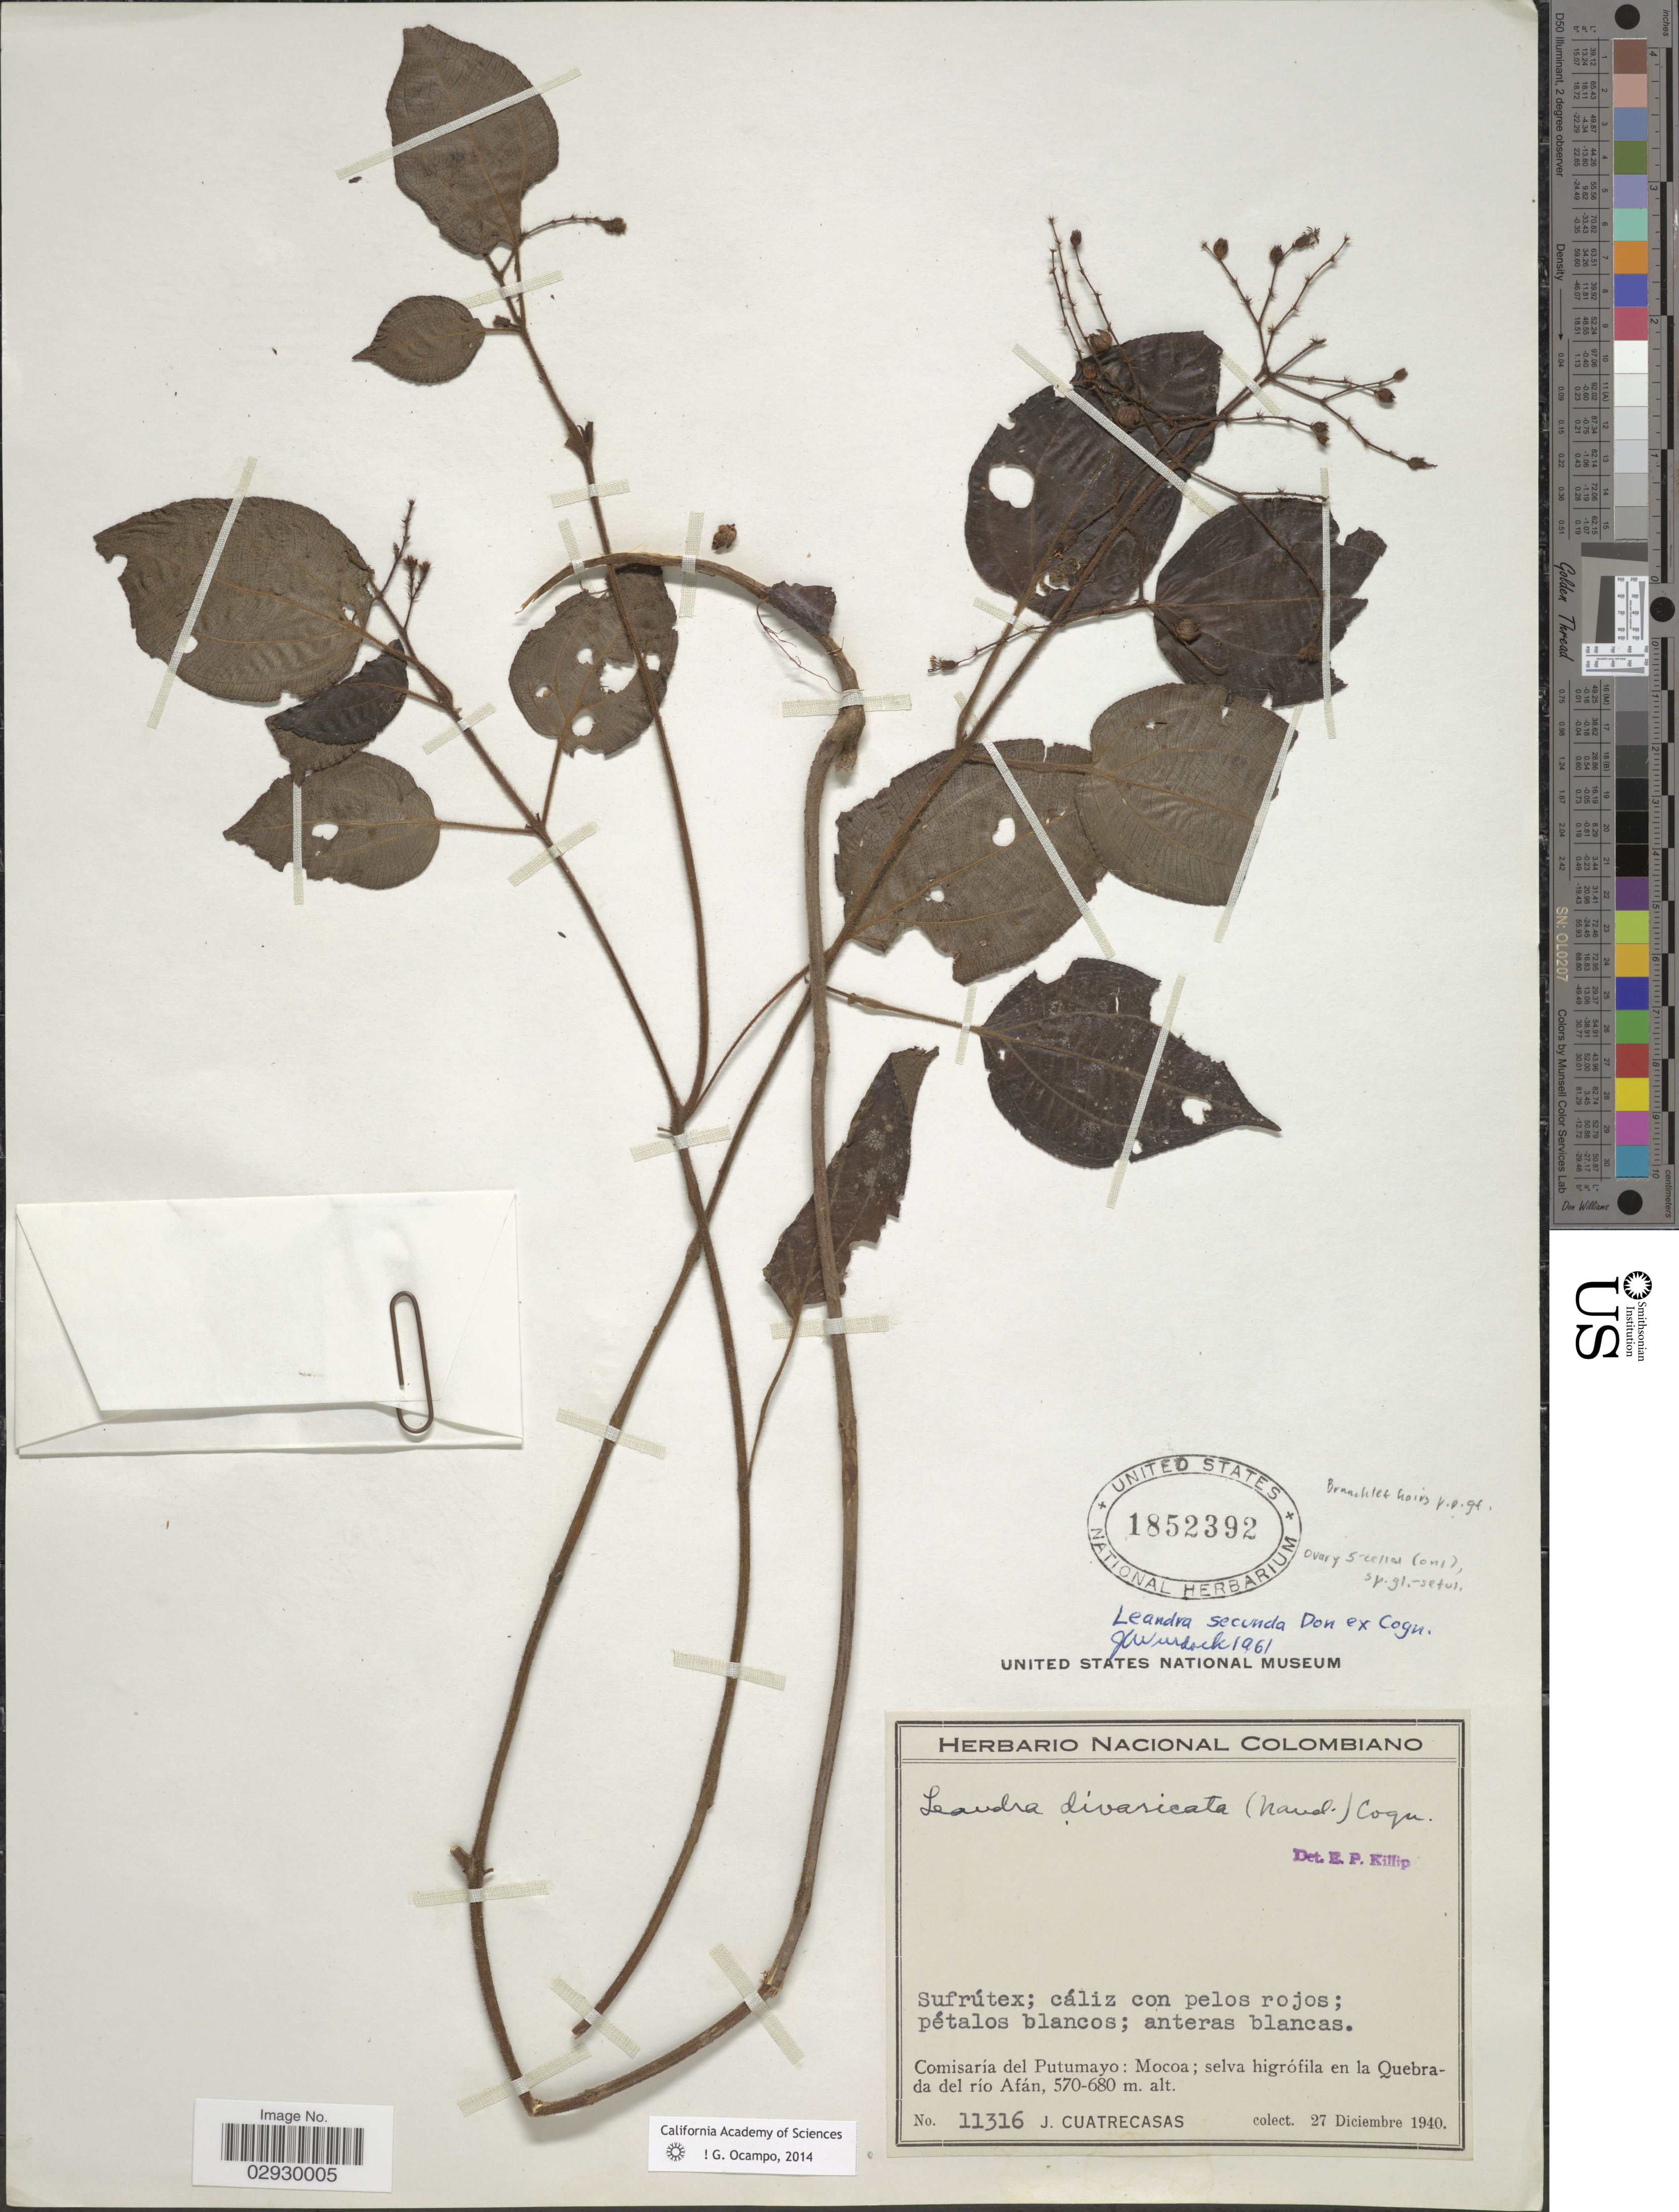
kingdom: Plantae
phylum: Tracheophyta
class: Magnoliopsida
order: Myrtales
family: Melastomataceae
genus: Leandra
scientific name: Leandra secunda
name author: (D. Don) Cogn.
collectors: J. Cuatrecasas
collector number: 11316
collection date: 1940-12-27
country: Colombia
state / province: Putumayo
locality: Comisaría del Putumayo: Mocoa; selva higrófila en la Quebrada del río Afán.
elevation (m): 570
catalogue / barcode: US 1852392